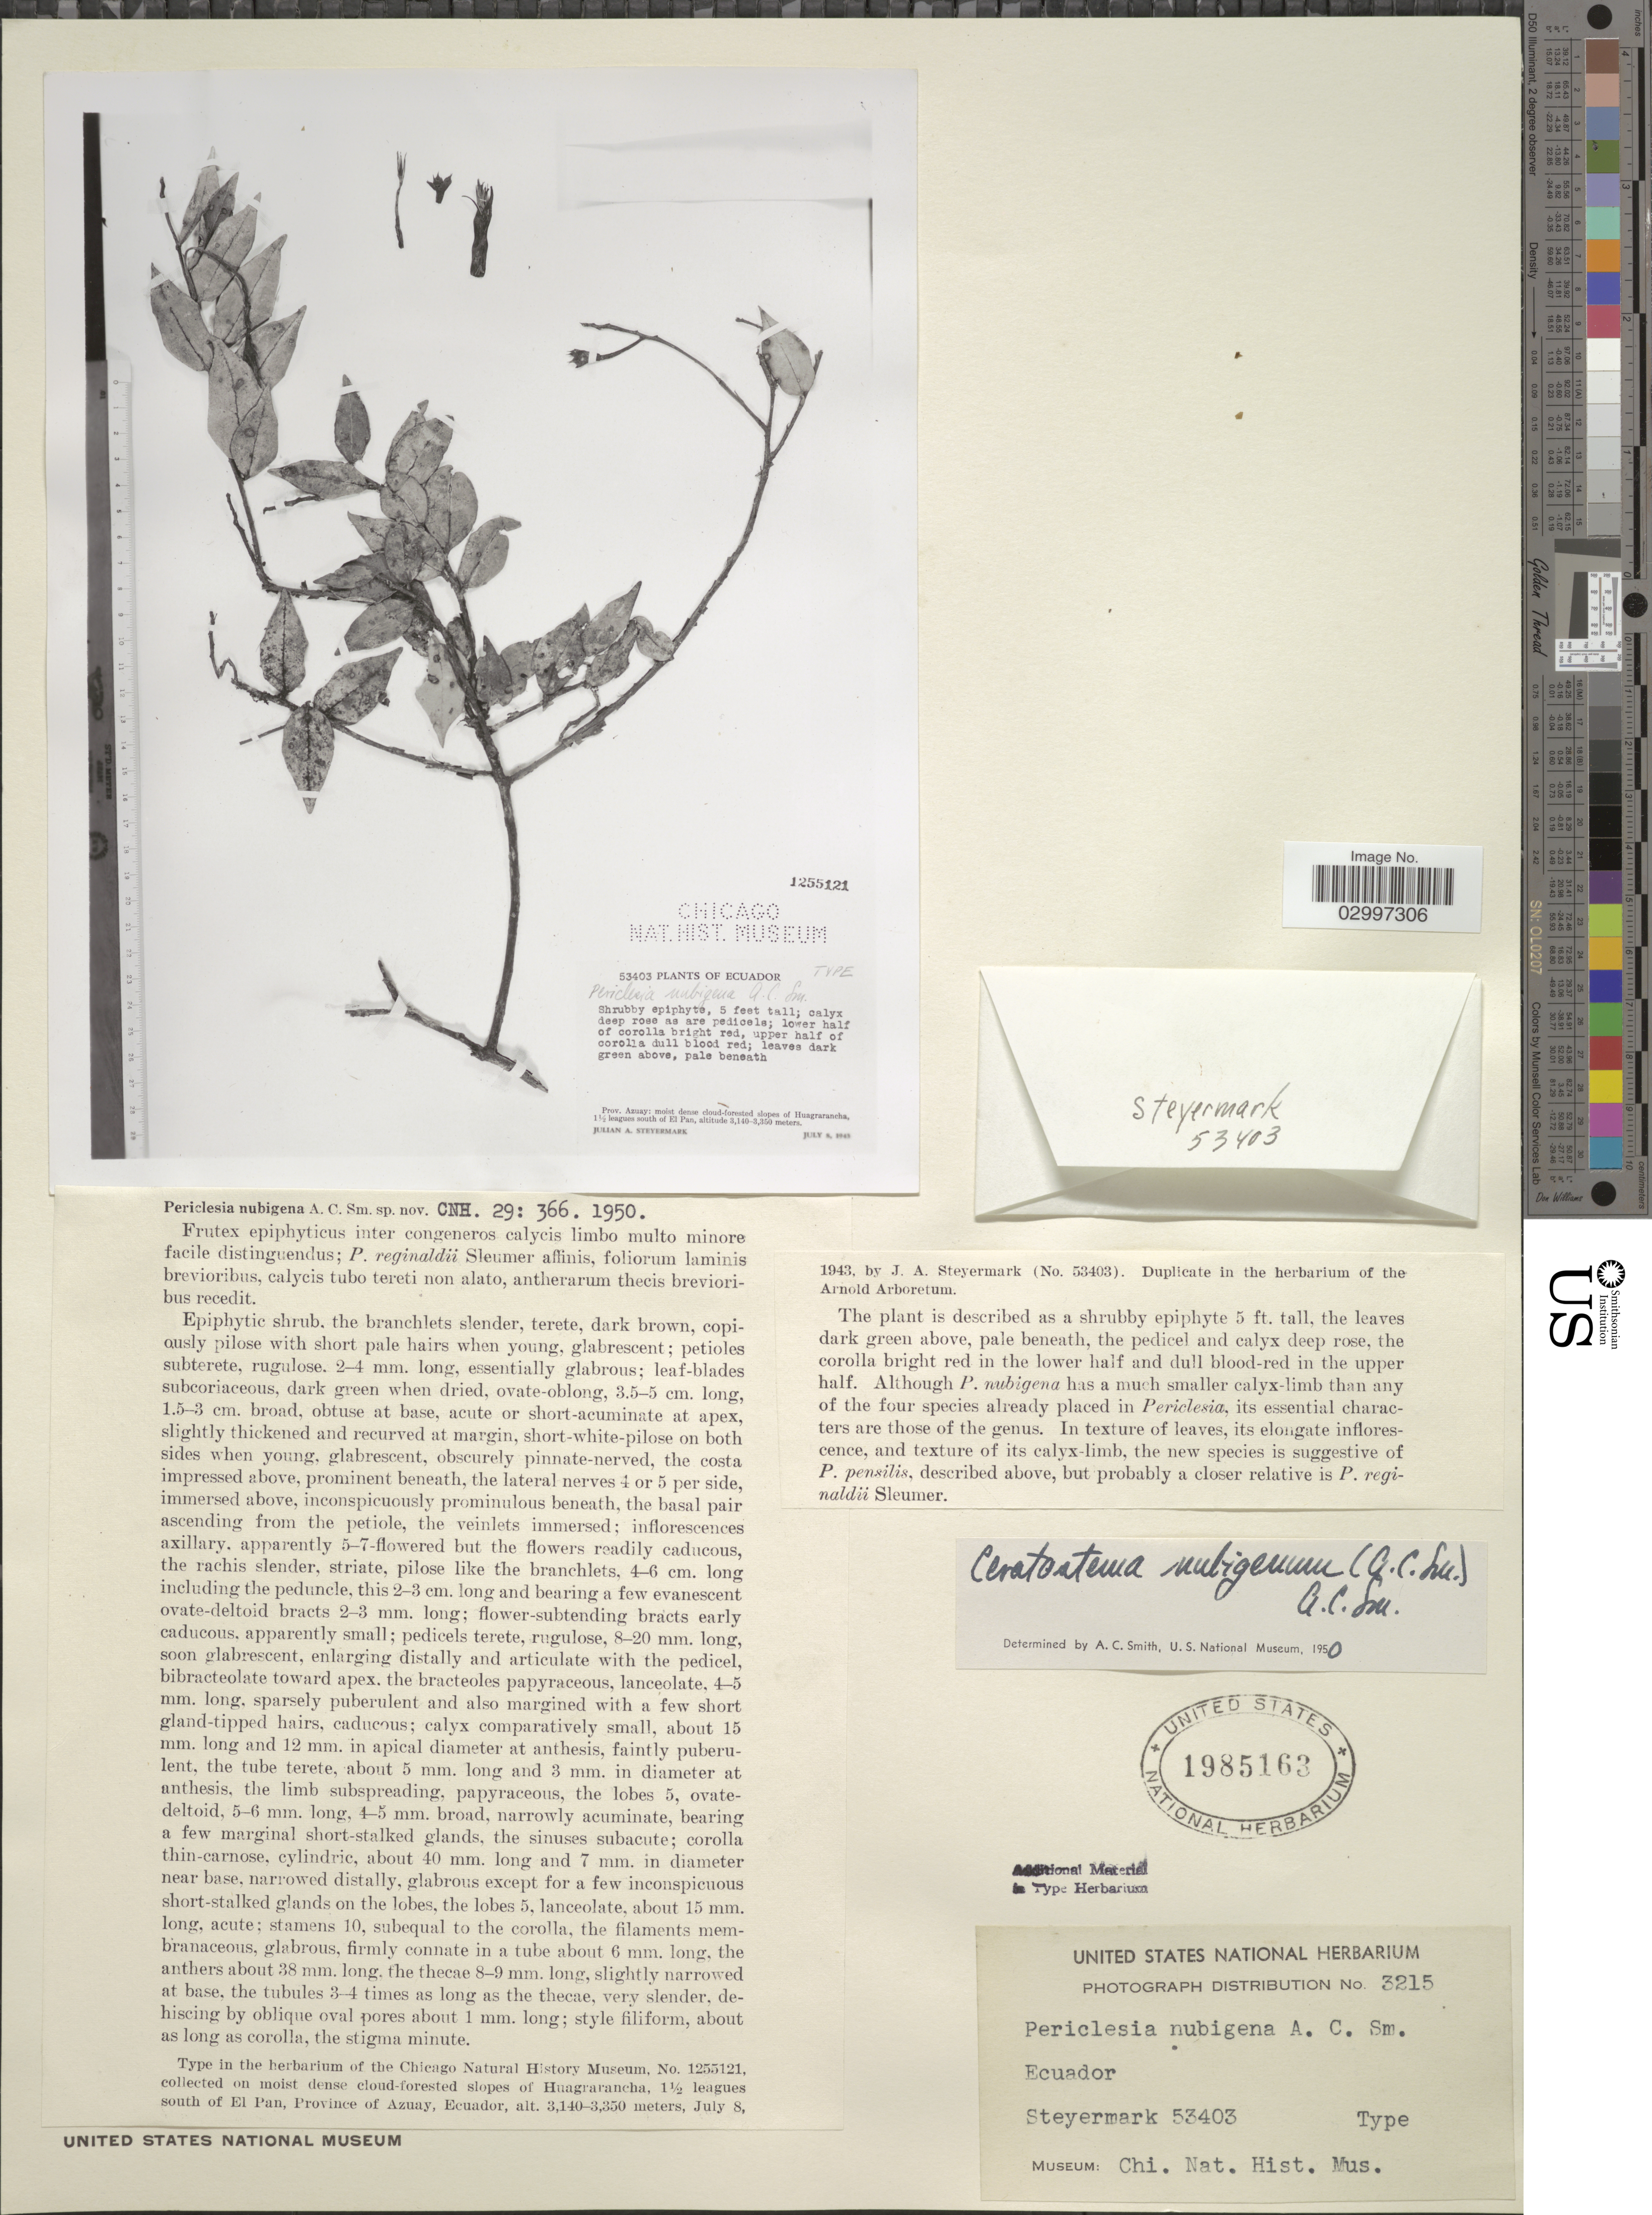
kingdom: Plantae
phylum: Tracheophyta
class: Magnoliopsida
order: Ericales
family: Ericaceae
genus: Ceratostema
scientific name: Ceratostema nubigena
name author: (A.C. Sm.) A.C. Sm.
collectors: Steyermark, --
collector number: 53403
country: Ecuador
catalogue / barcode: US 1985163